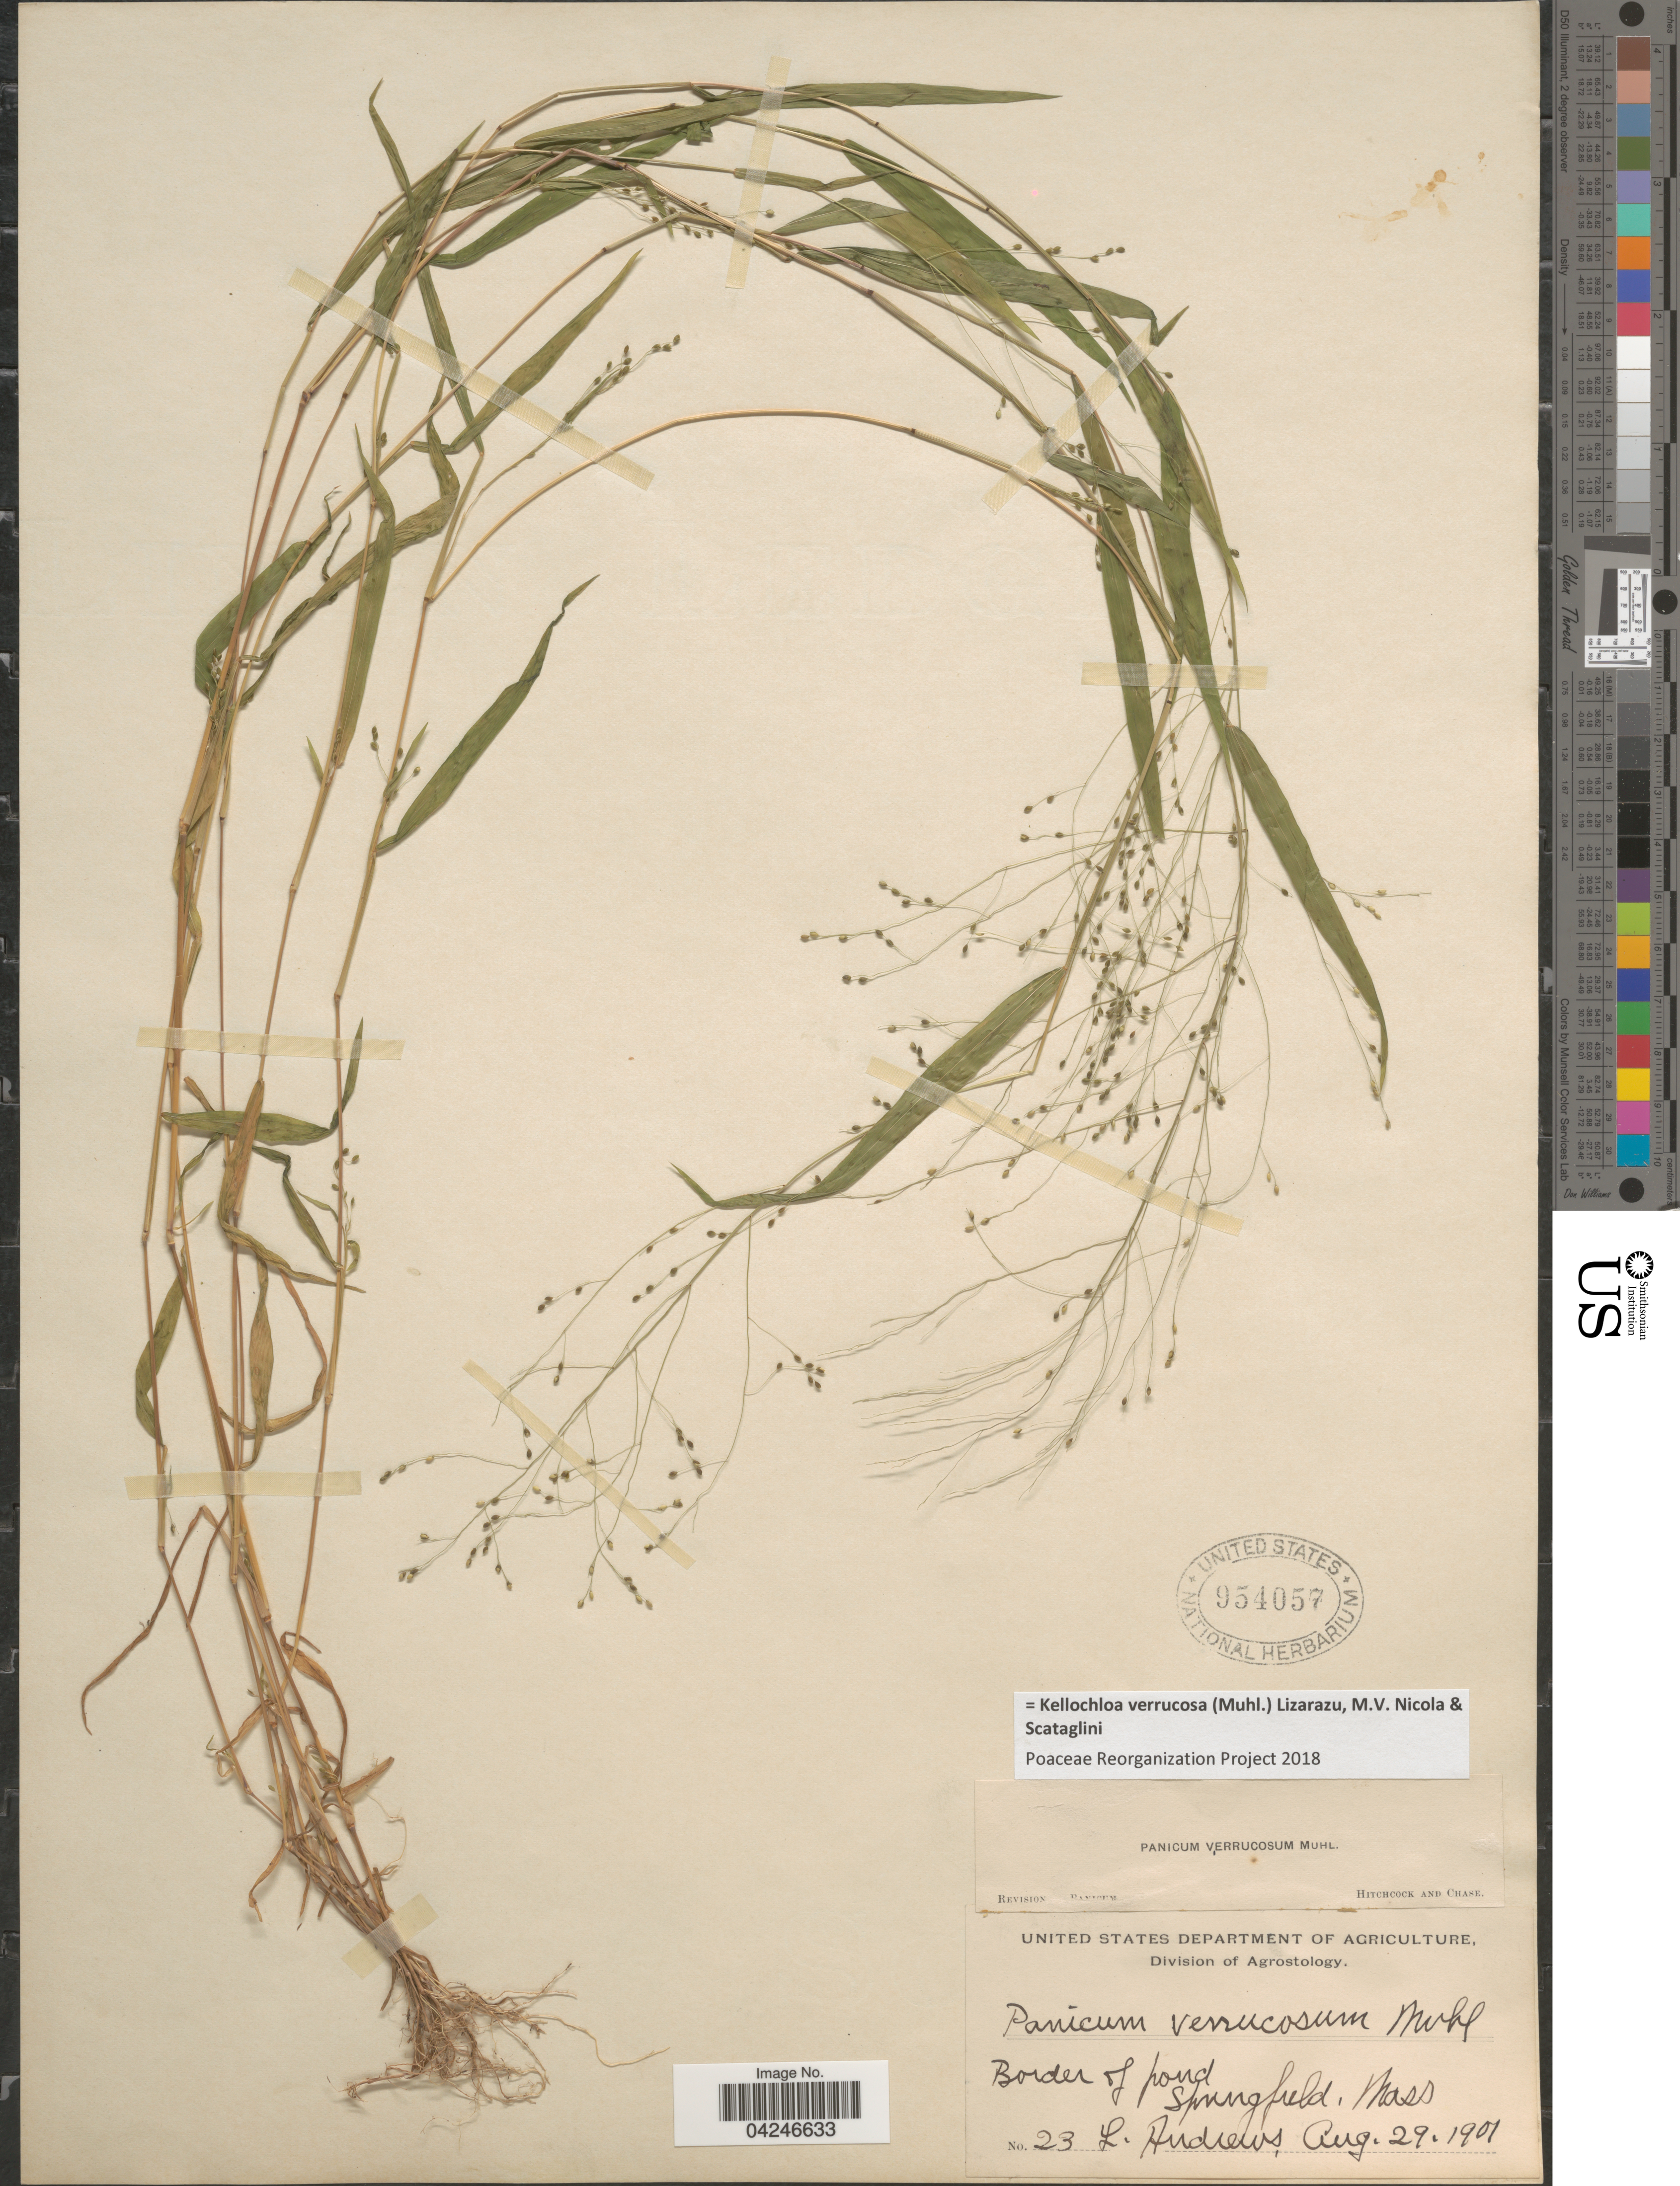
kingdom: Plantae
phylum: Tracheophyta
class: Liliopsida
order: Poales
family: Poaceae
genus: Kellochloa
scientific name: Kellochloa verrucosa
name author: (Muhl.) Lizarazu et al.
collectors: L. Andrews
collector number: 23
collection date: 1901-08-29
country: United States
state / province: Massachusetts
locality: Border of pond. Springfield.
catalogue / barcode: US 954057